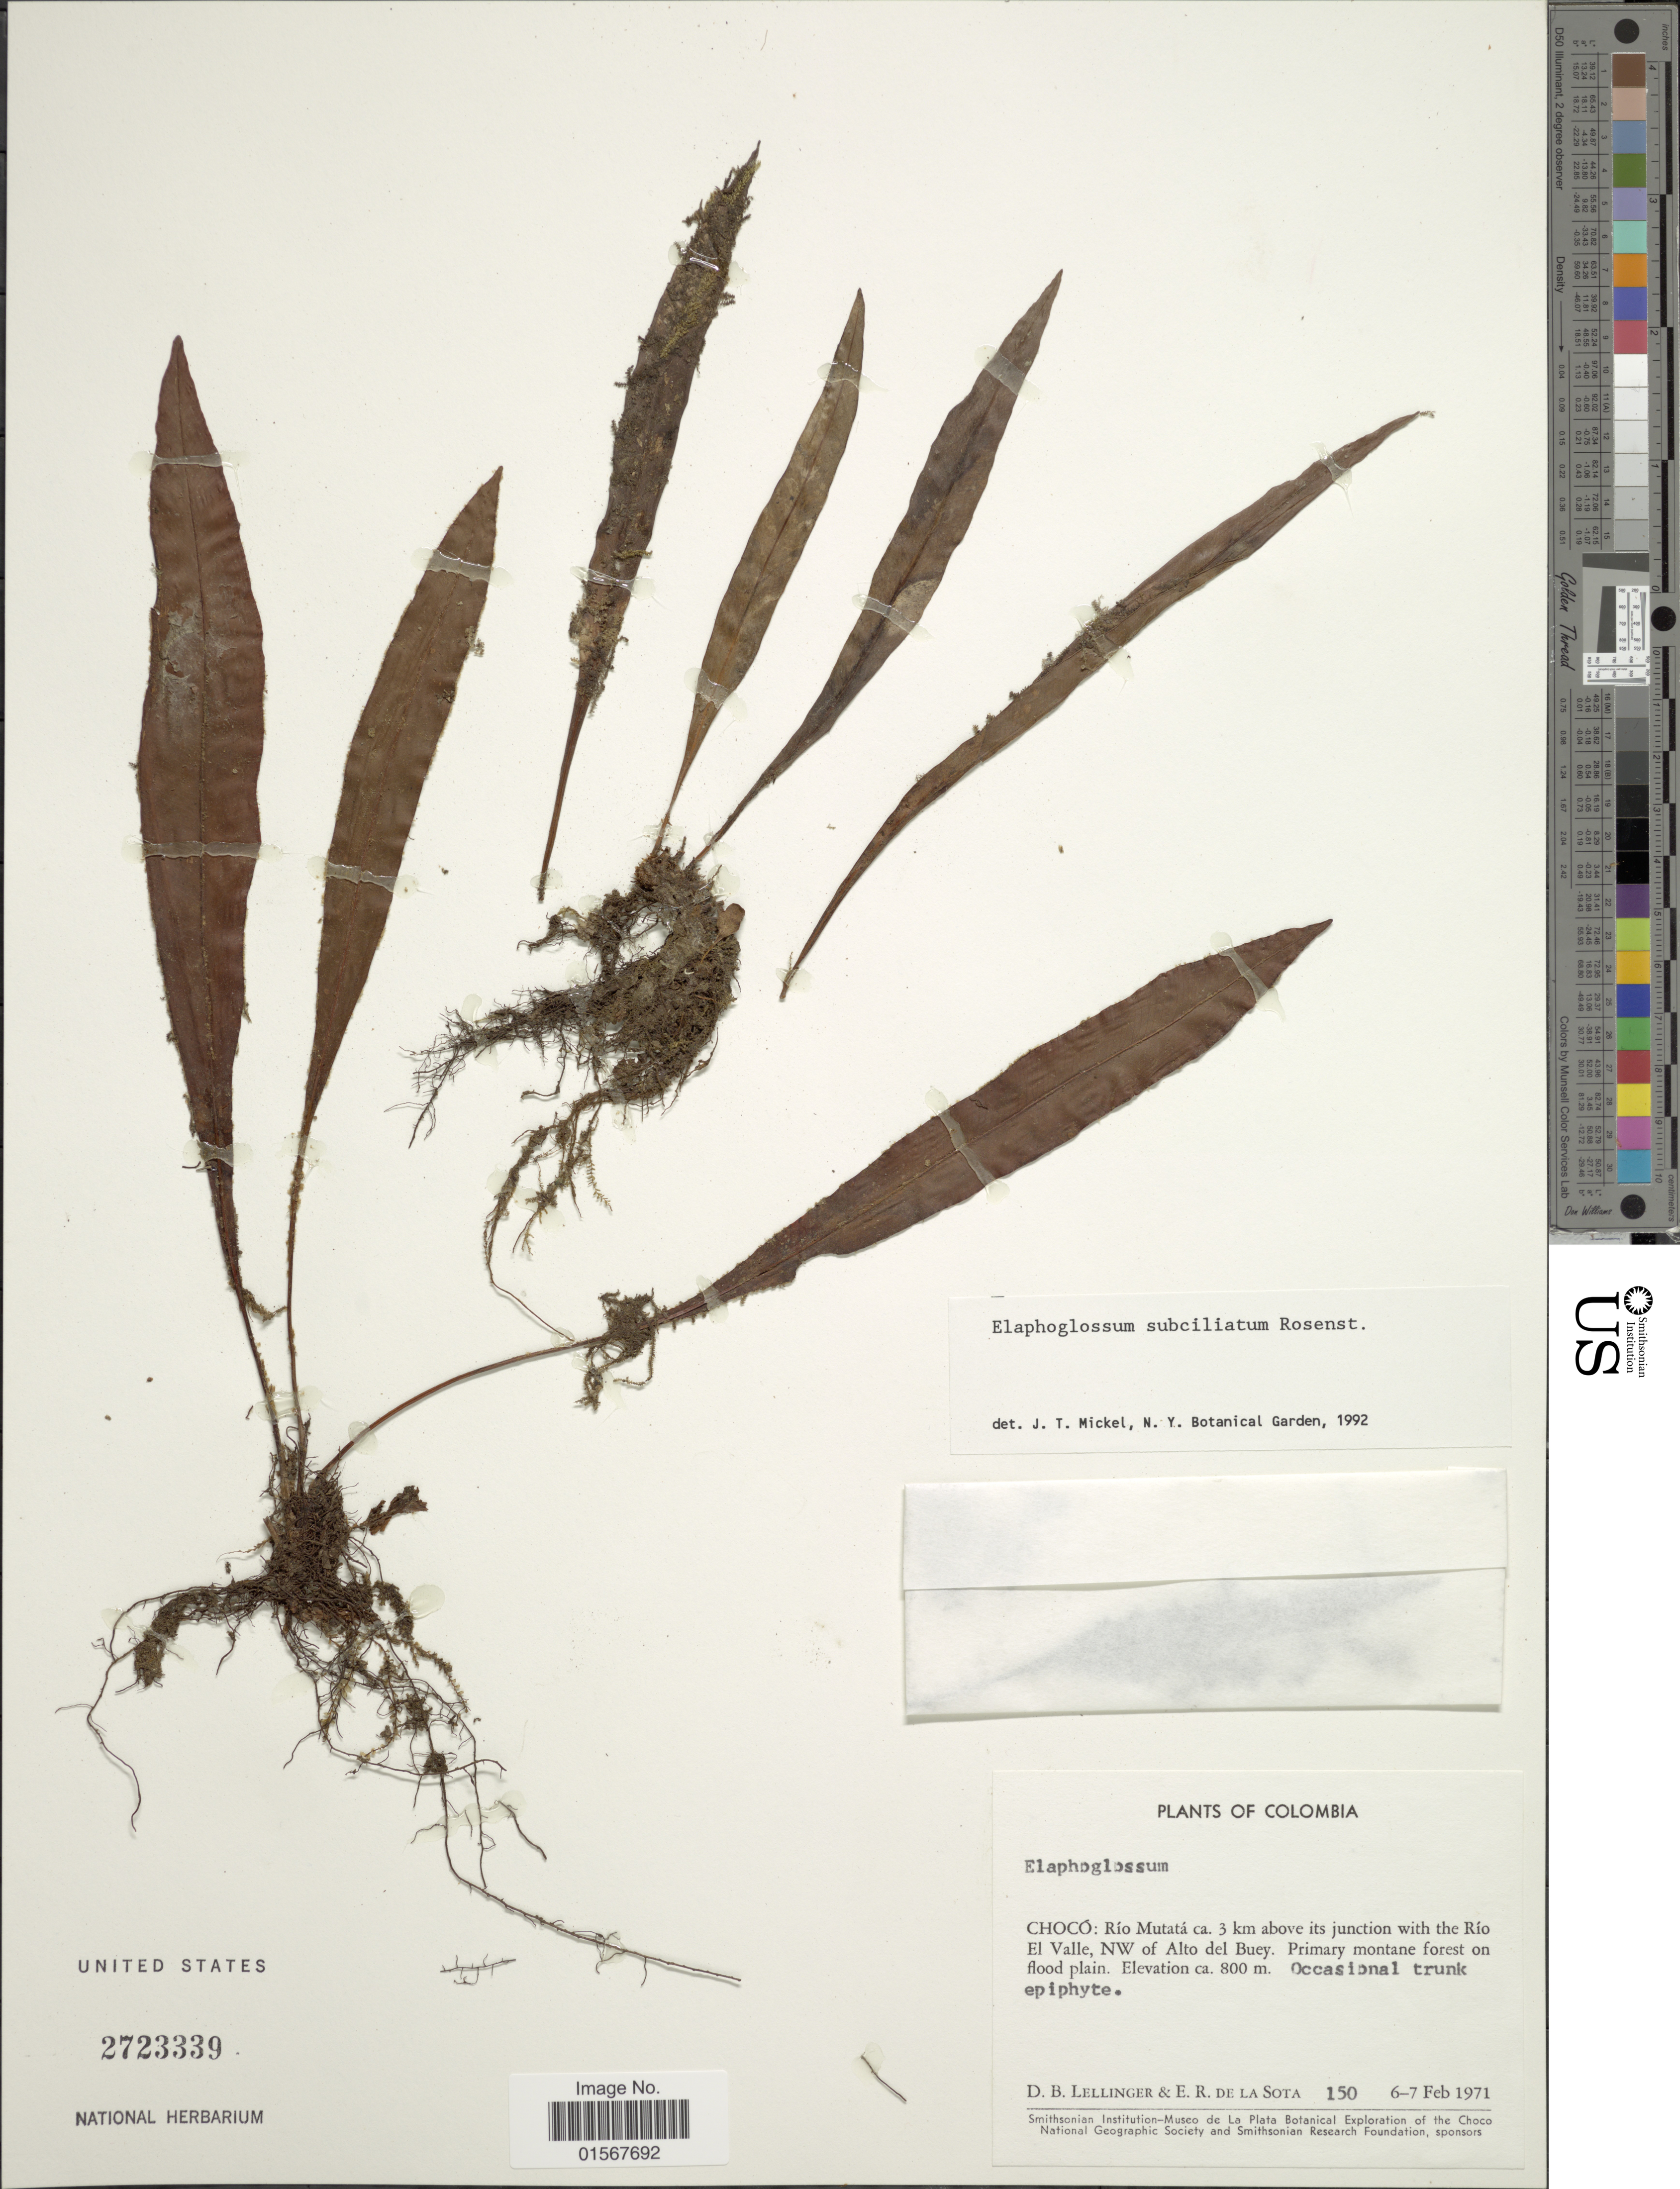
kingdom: Plantae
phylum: Tracheophyta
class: Polypodiopsida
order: Polypodiales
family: Dryopteridaceae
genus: Elaphoglossum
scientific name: Elaphoglossum subciliatum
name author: Rosenst.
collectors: D. B. Lellinger & E. R. de la Sota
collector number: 150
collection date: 1971-02-06/1971-02-07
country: Colombia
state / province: Chocó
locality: Choco: Rio Mutata ca. 3 km above its junction with the Rio El Valle, NW of Alto del Buey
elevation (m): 800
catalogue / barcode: US 2723339